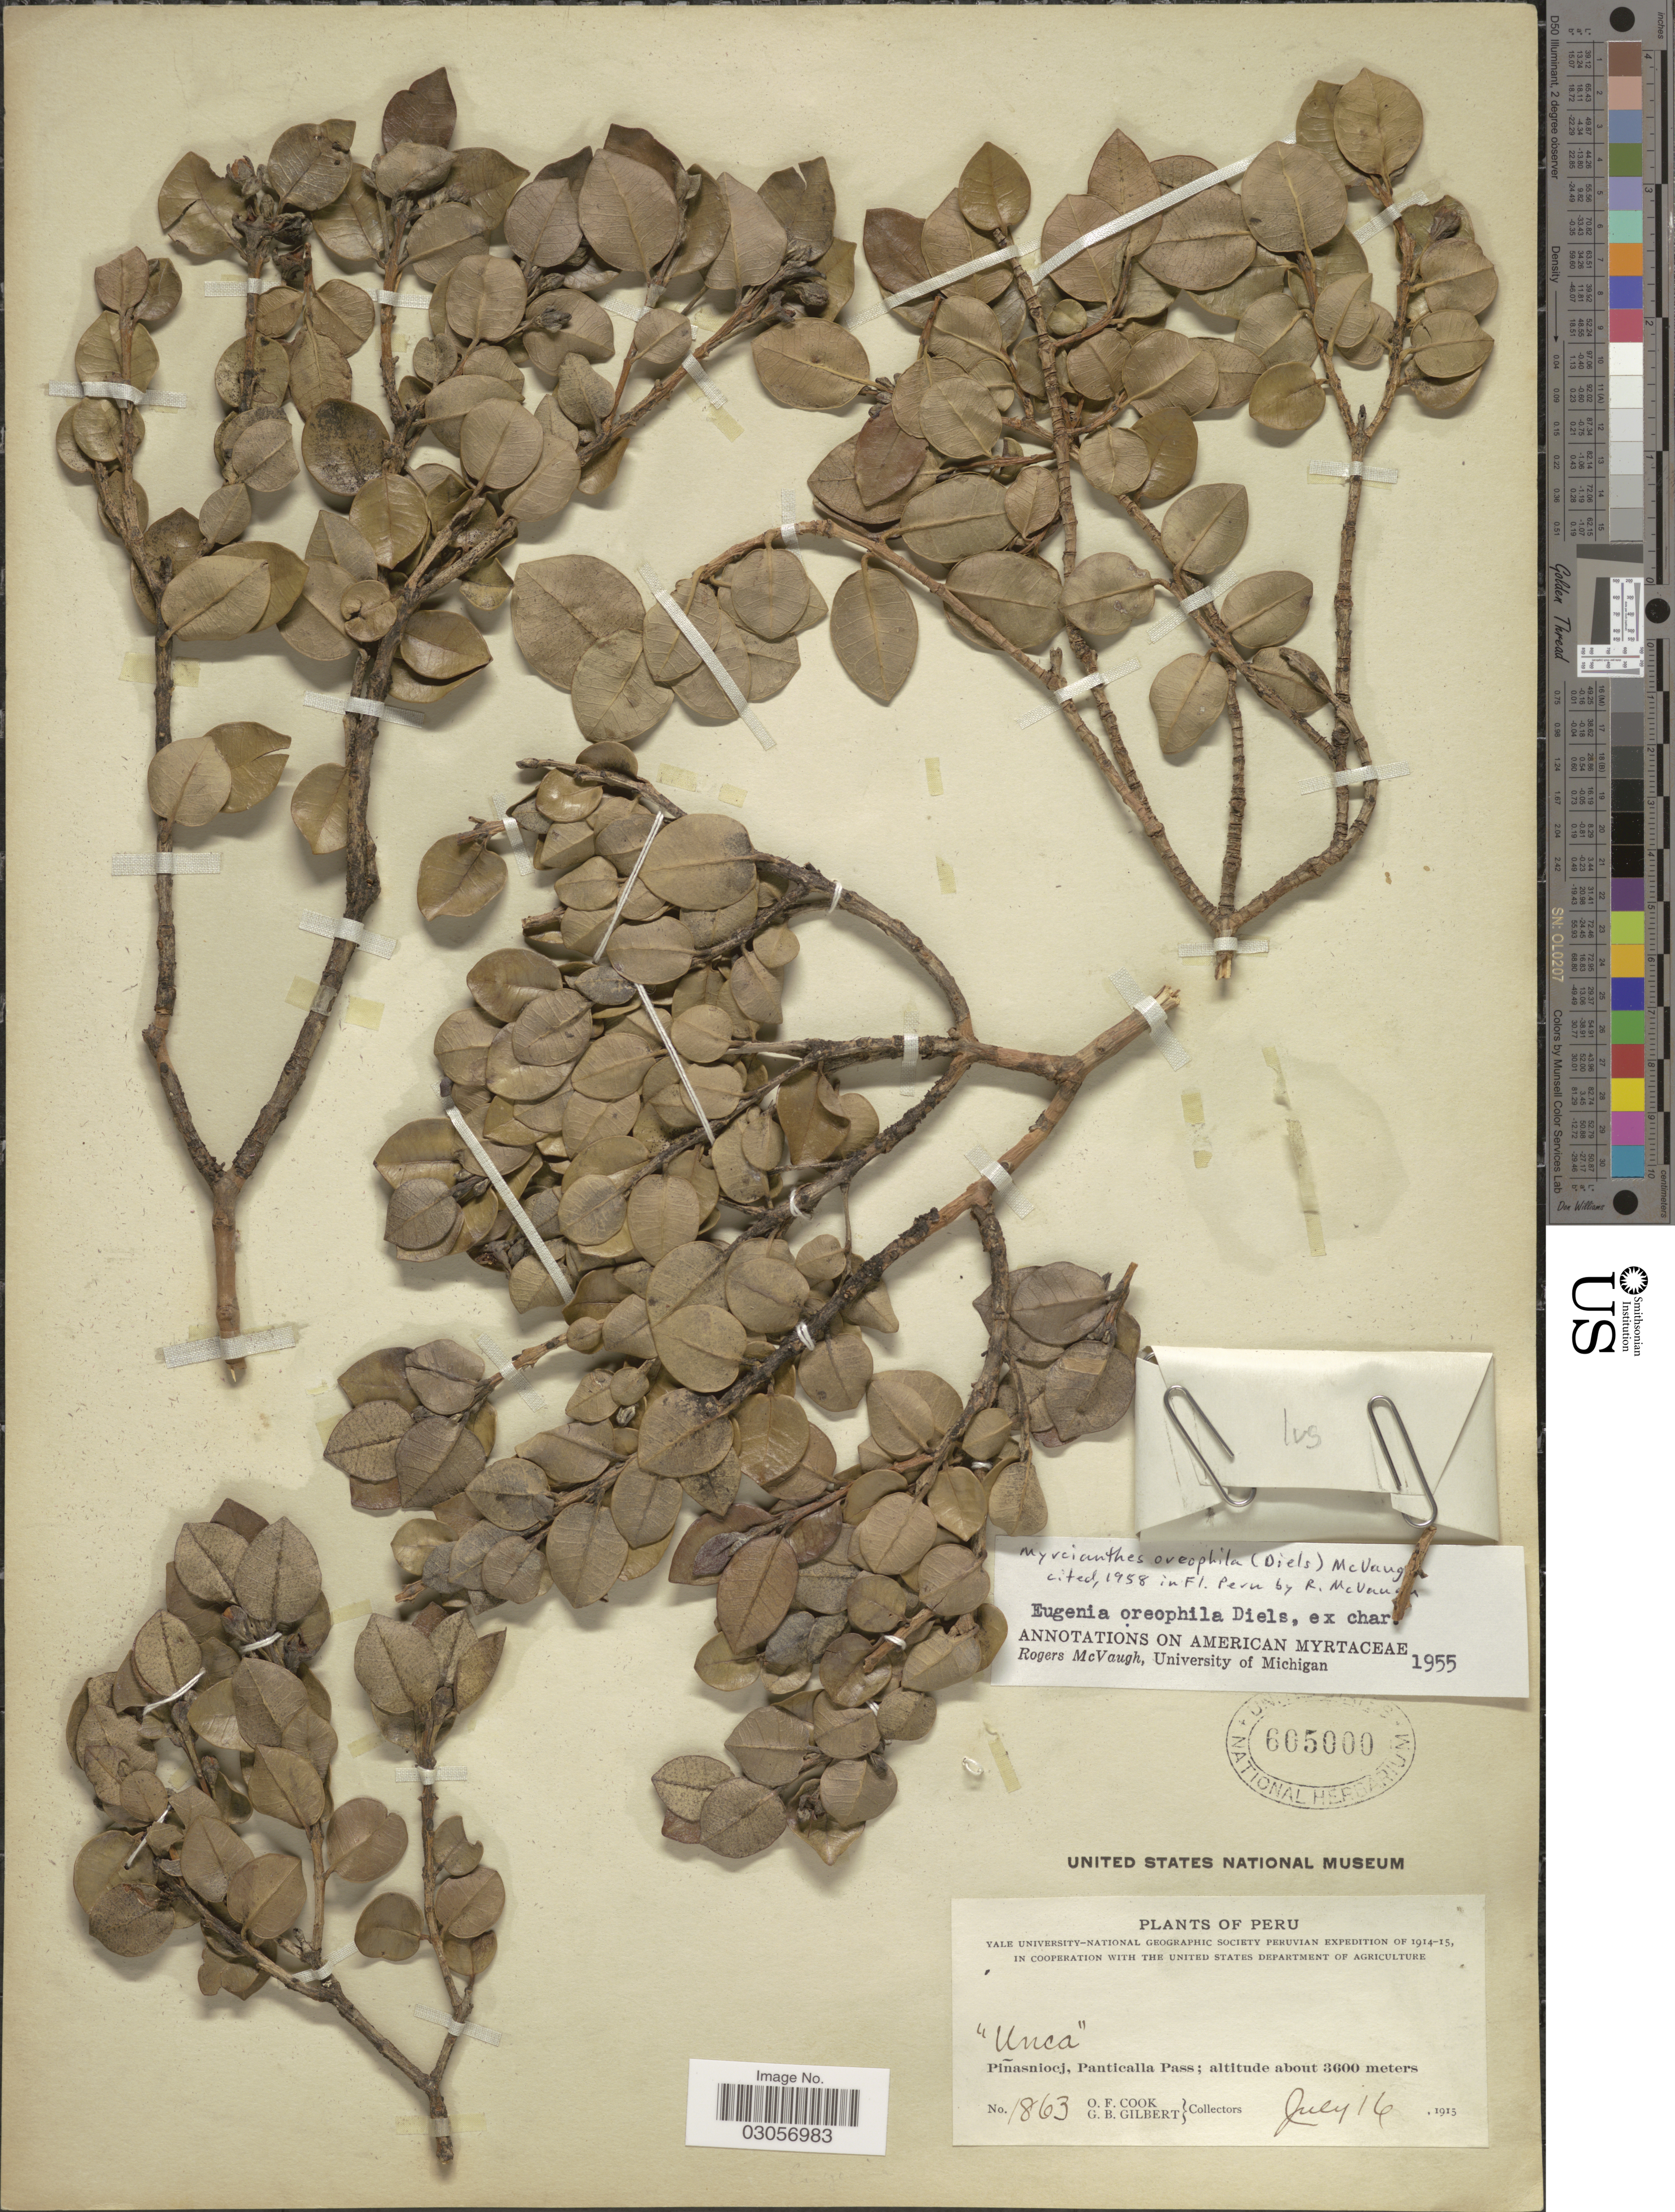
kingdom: Plantae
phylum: Tracheophyta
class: Magnoliopsida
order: Myrtales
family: Myrtaceae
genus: Myrcianthes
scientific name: Myrcianthes oreophila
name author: (Diels) McVaugh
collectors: O. F. Cook & G. B. Gilbert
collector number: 1863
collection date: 1915-07-16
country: Peru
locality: Piñasiocj, Panticalla Pass.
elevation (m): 3600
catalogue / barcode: US 605000